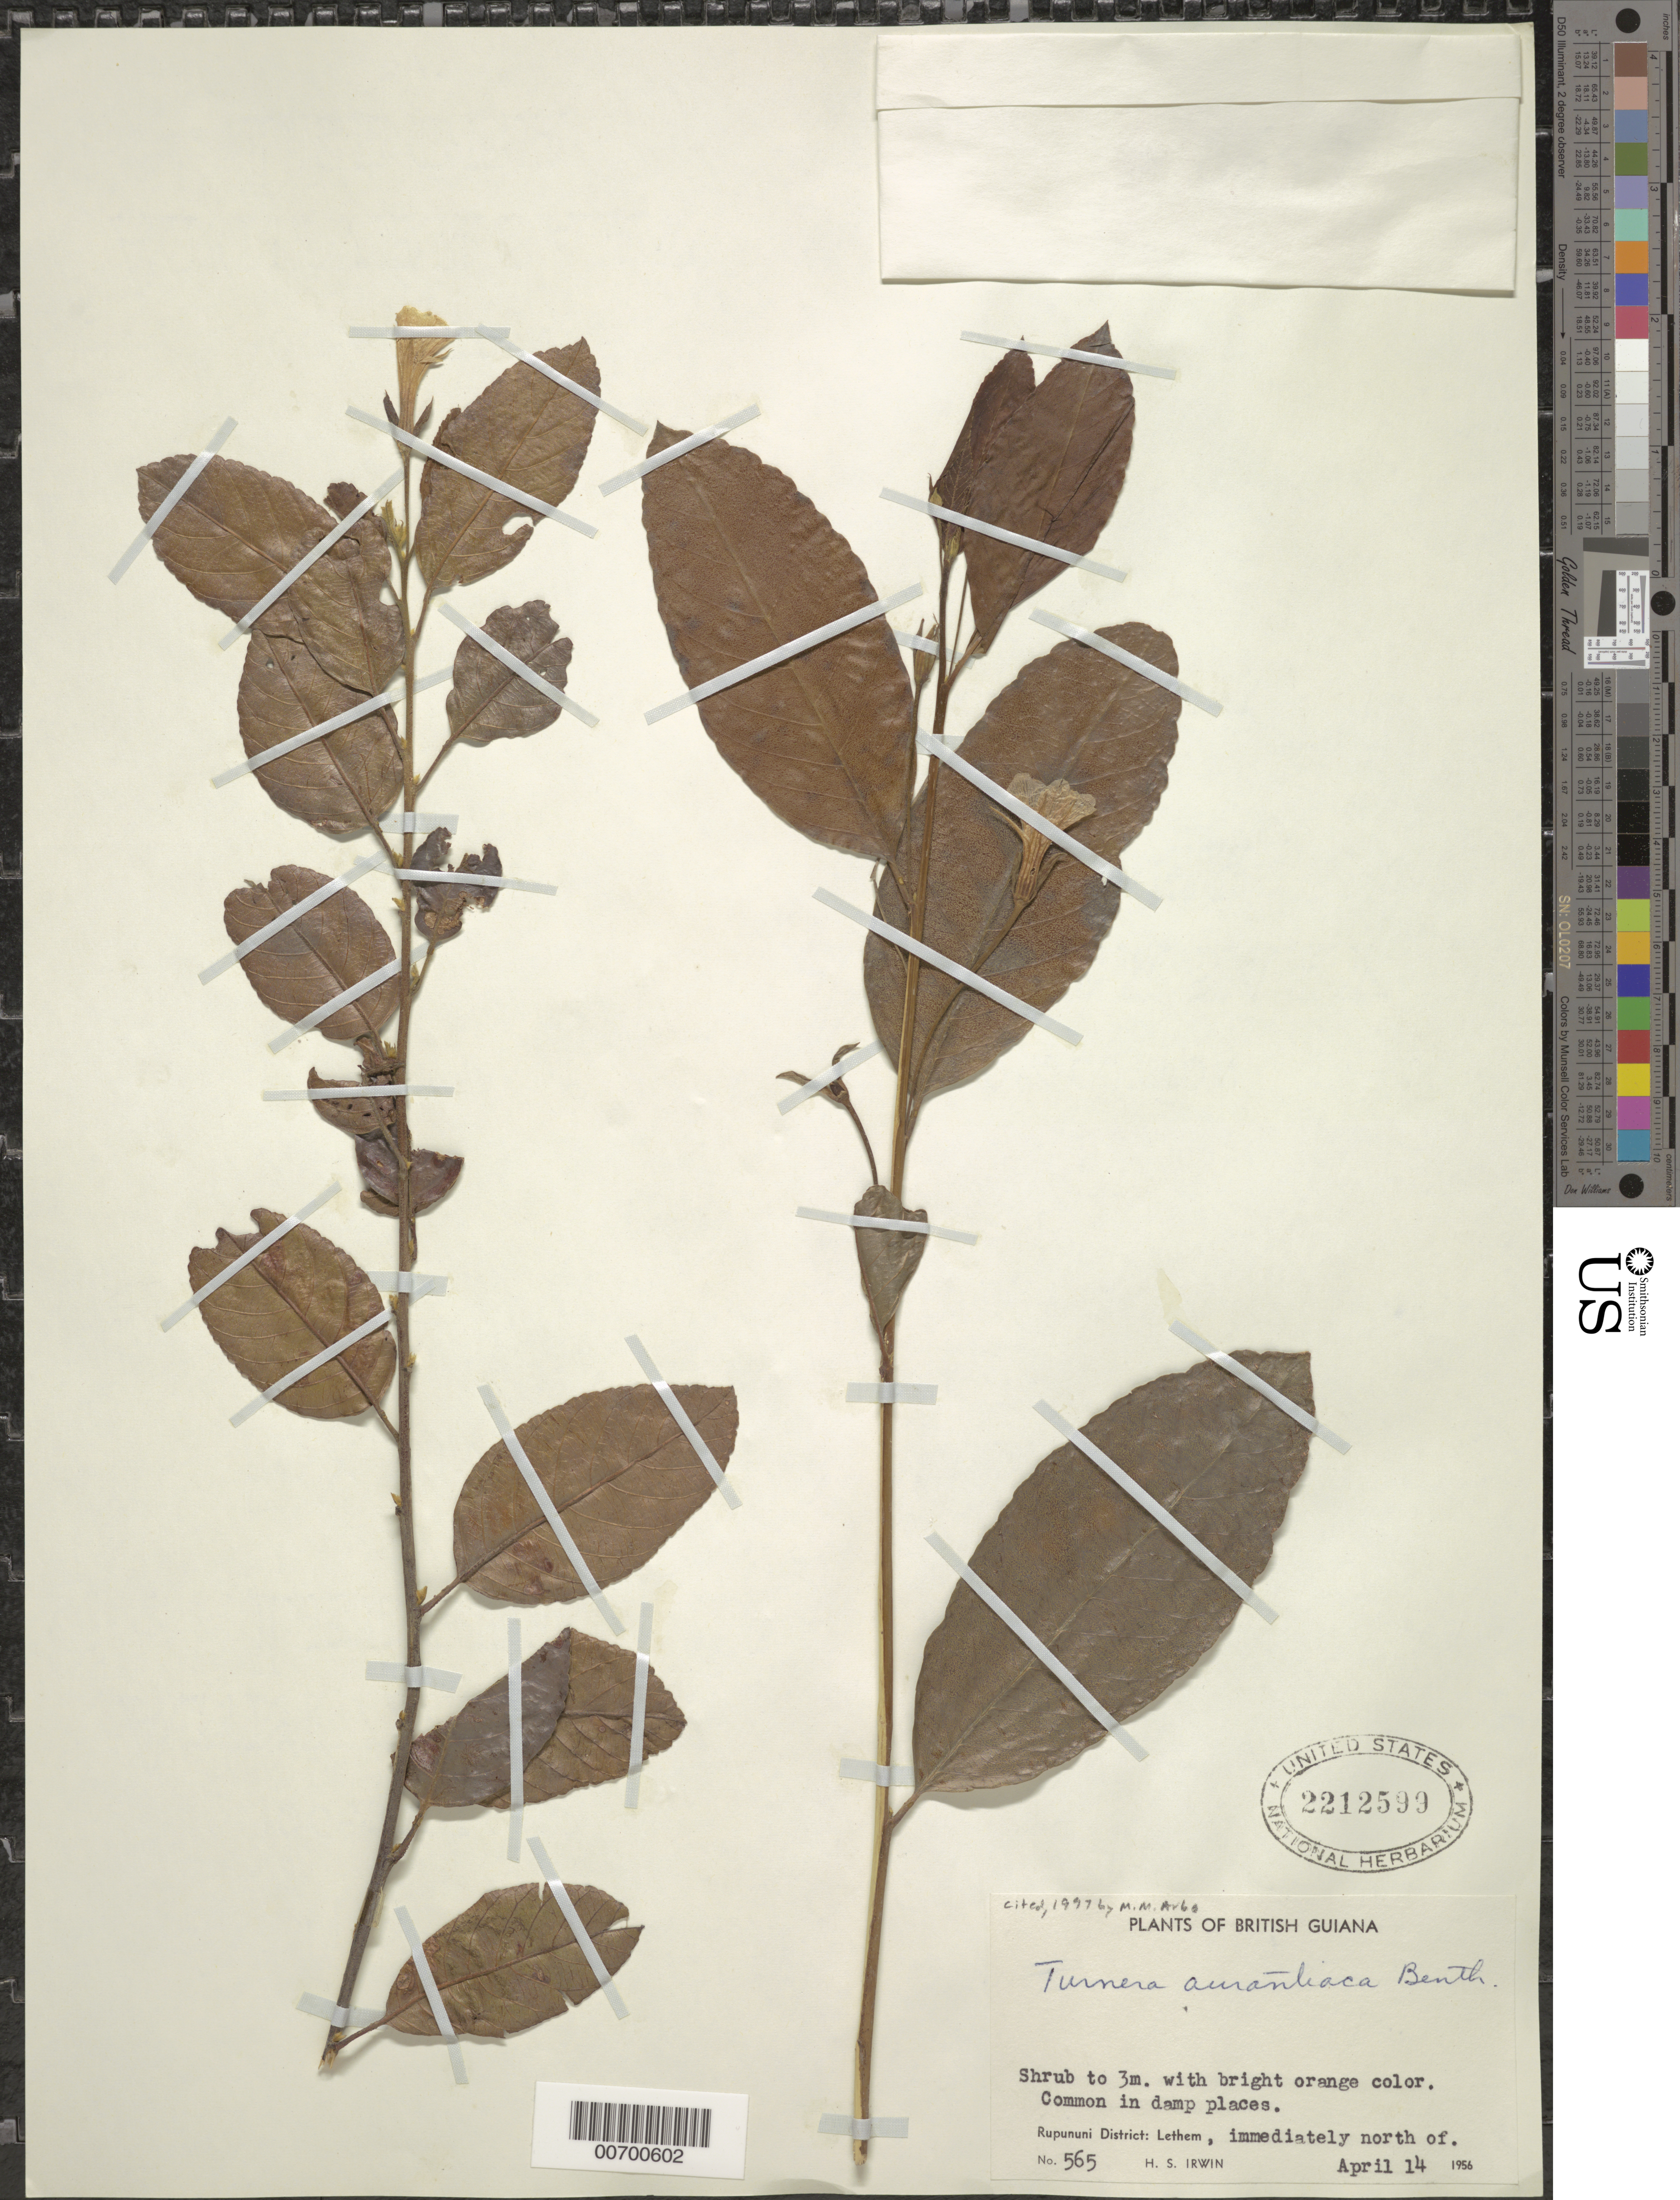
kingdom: Plantae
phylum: Tracheophyta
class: Magnoliopsida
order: Malpighiales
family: Turneraceae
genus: Turnera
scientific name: Turnera aurantiaca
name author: Benth.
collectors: H. Irwin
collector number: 565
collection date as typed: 14-Apr-56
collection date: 1956-04-14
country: Guyana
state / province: U. Takutu-U. Essequibo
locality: Lethem, Rupununi Dist.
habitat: Damp places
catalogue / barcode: US 2212599